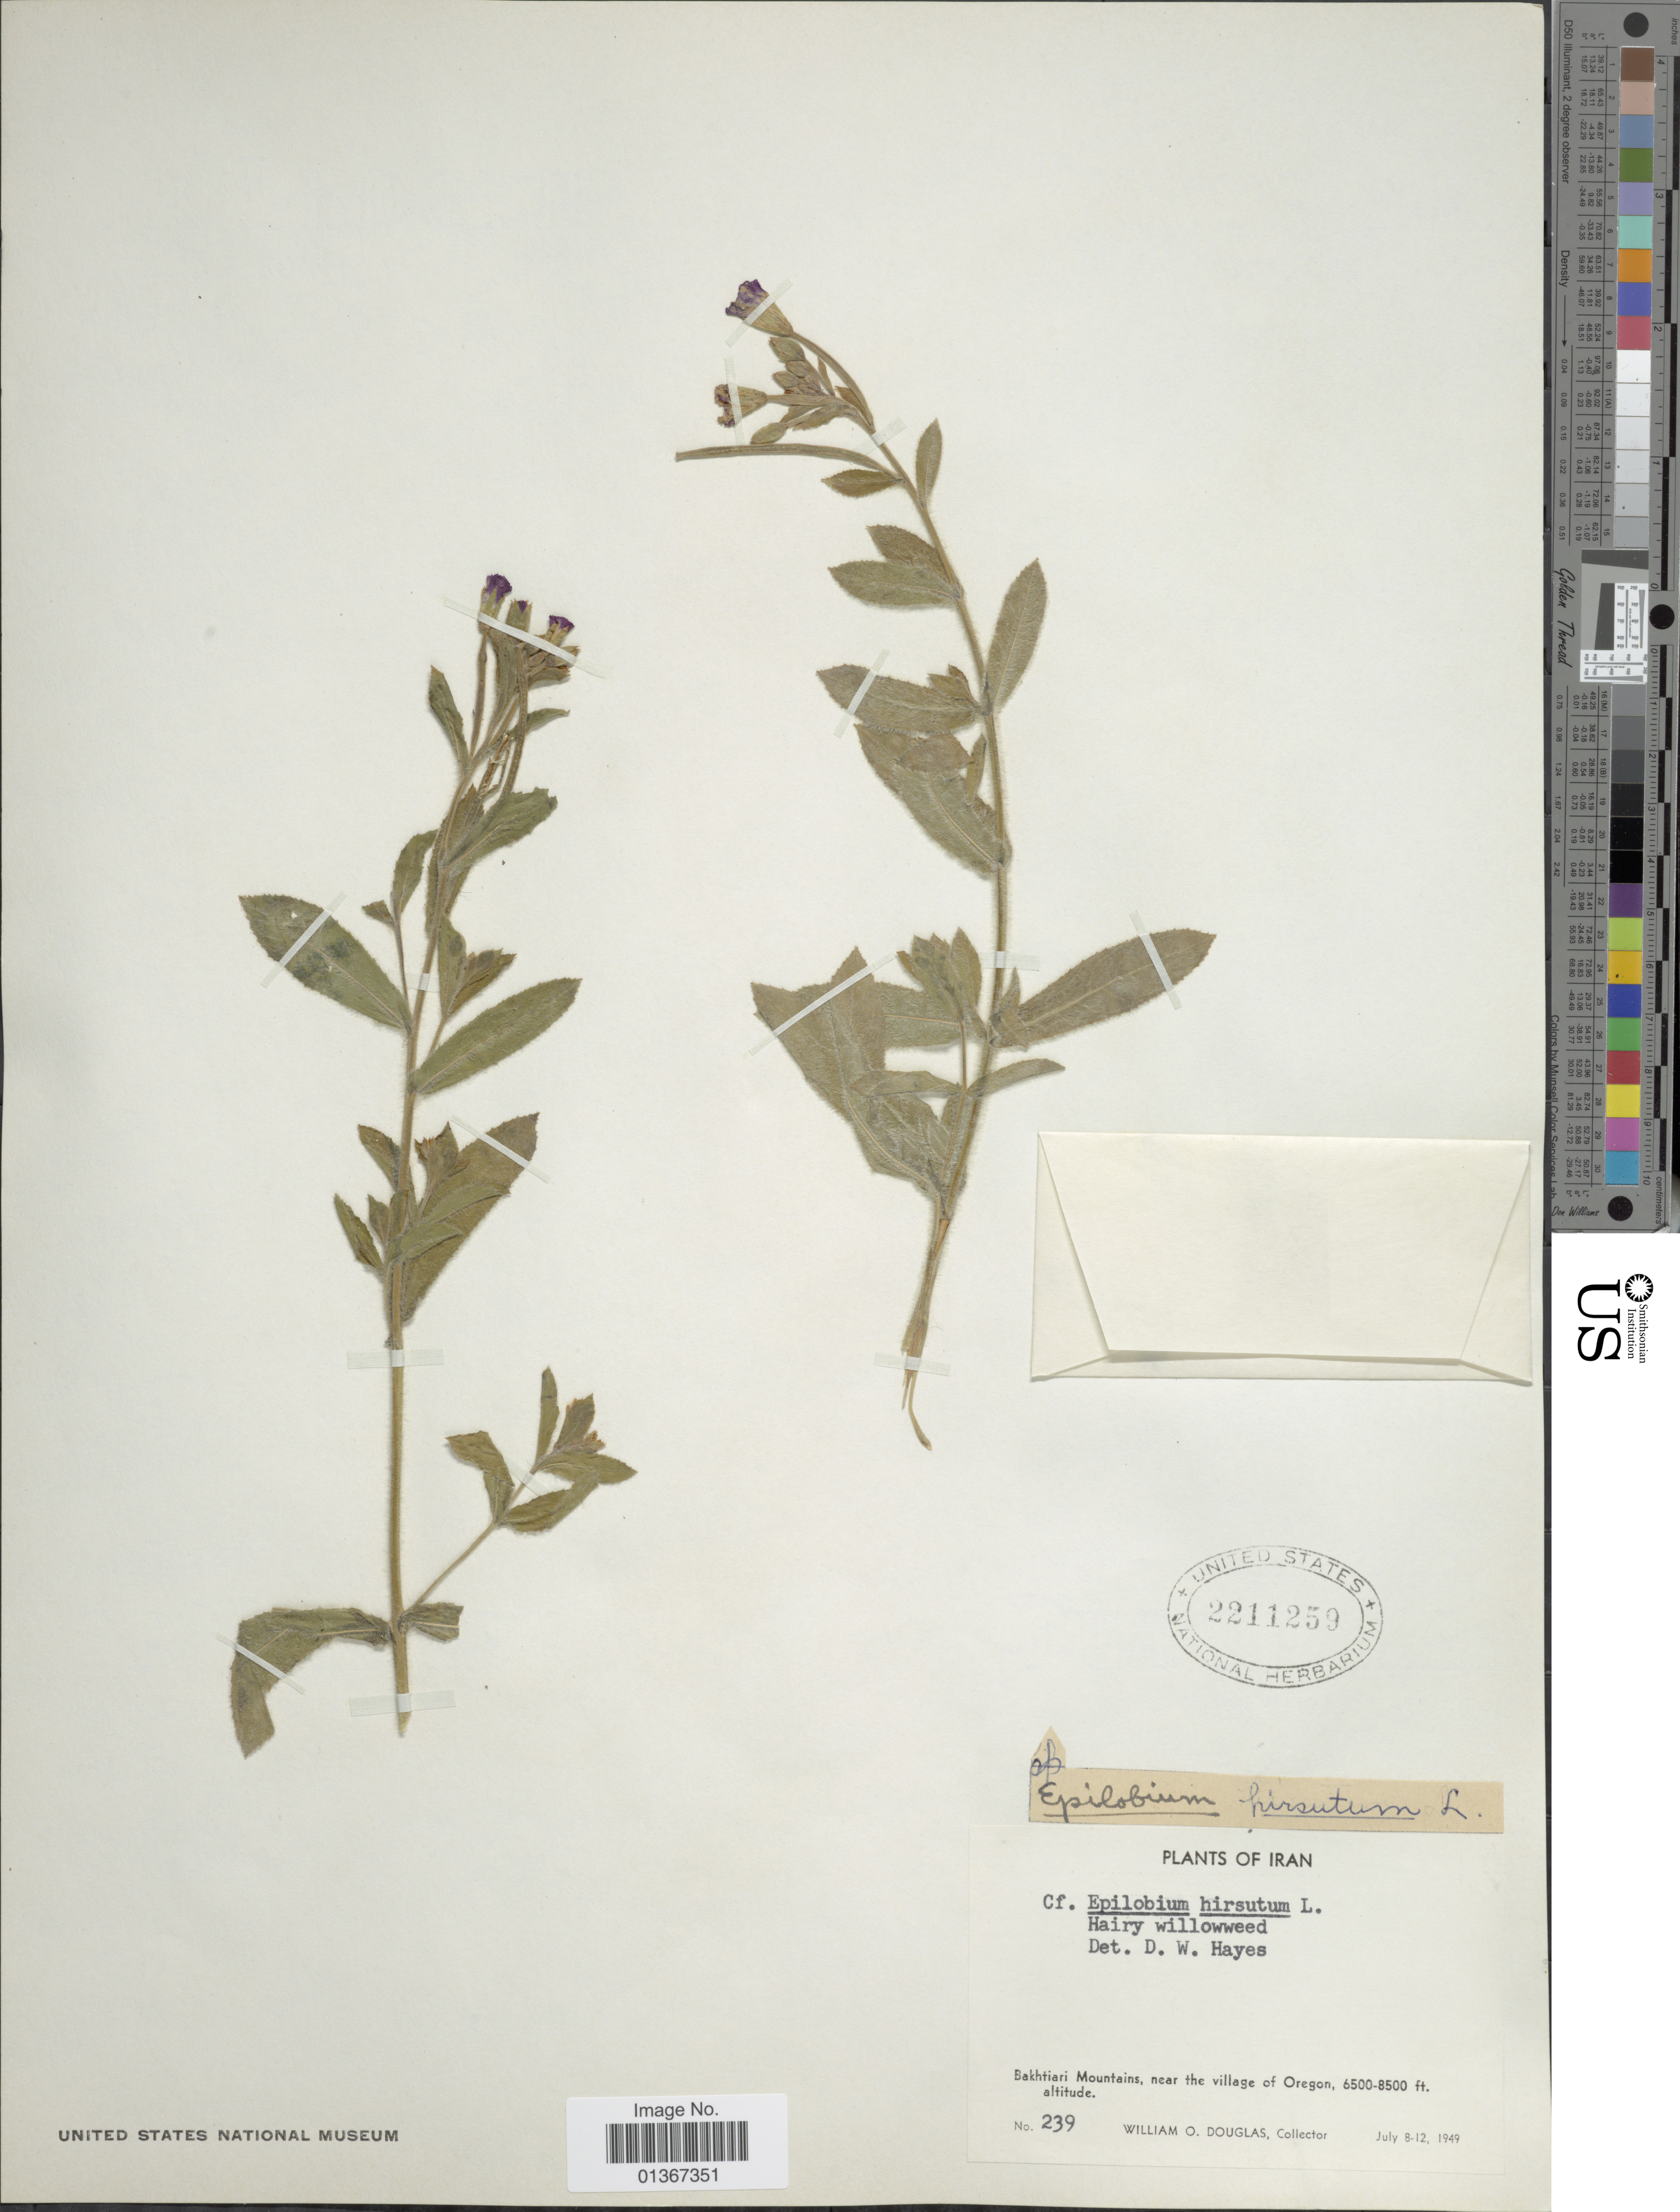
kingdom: Plantae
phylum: Tracheophyta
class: Magnoliopsida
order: Myrtales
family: Onagraceae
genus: Epilobium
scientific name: Epilobium hirsutum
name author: L.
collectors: W. Douglas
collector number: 239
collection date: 1949-07-08/1949-07-12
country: Iran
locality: Bakhtiara Mountains, near the village of Oregon.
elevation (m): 1981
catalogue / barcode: US 2211259